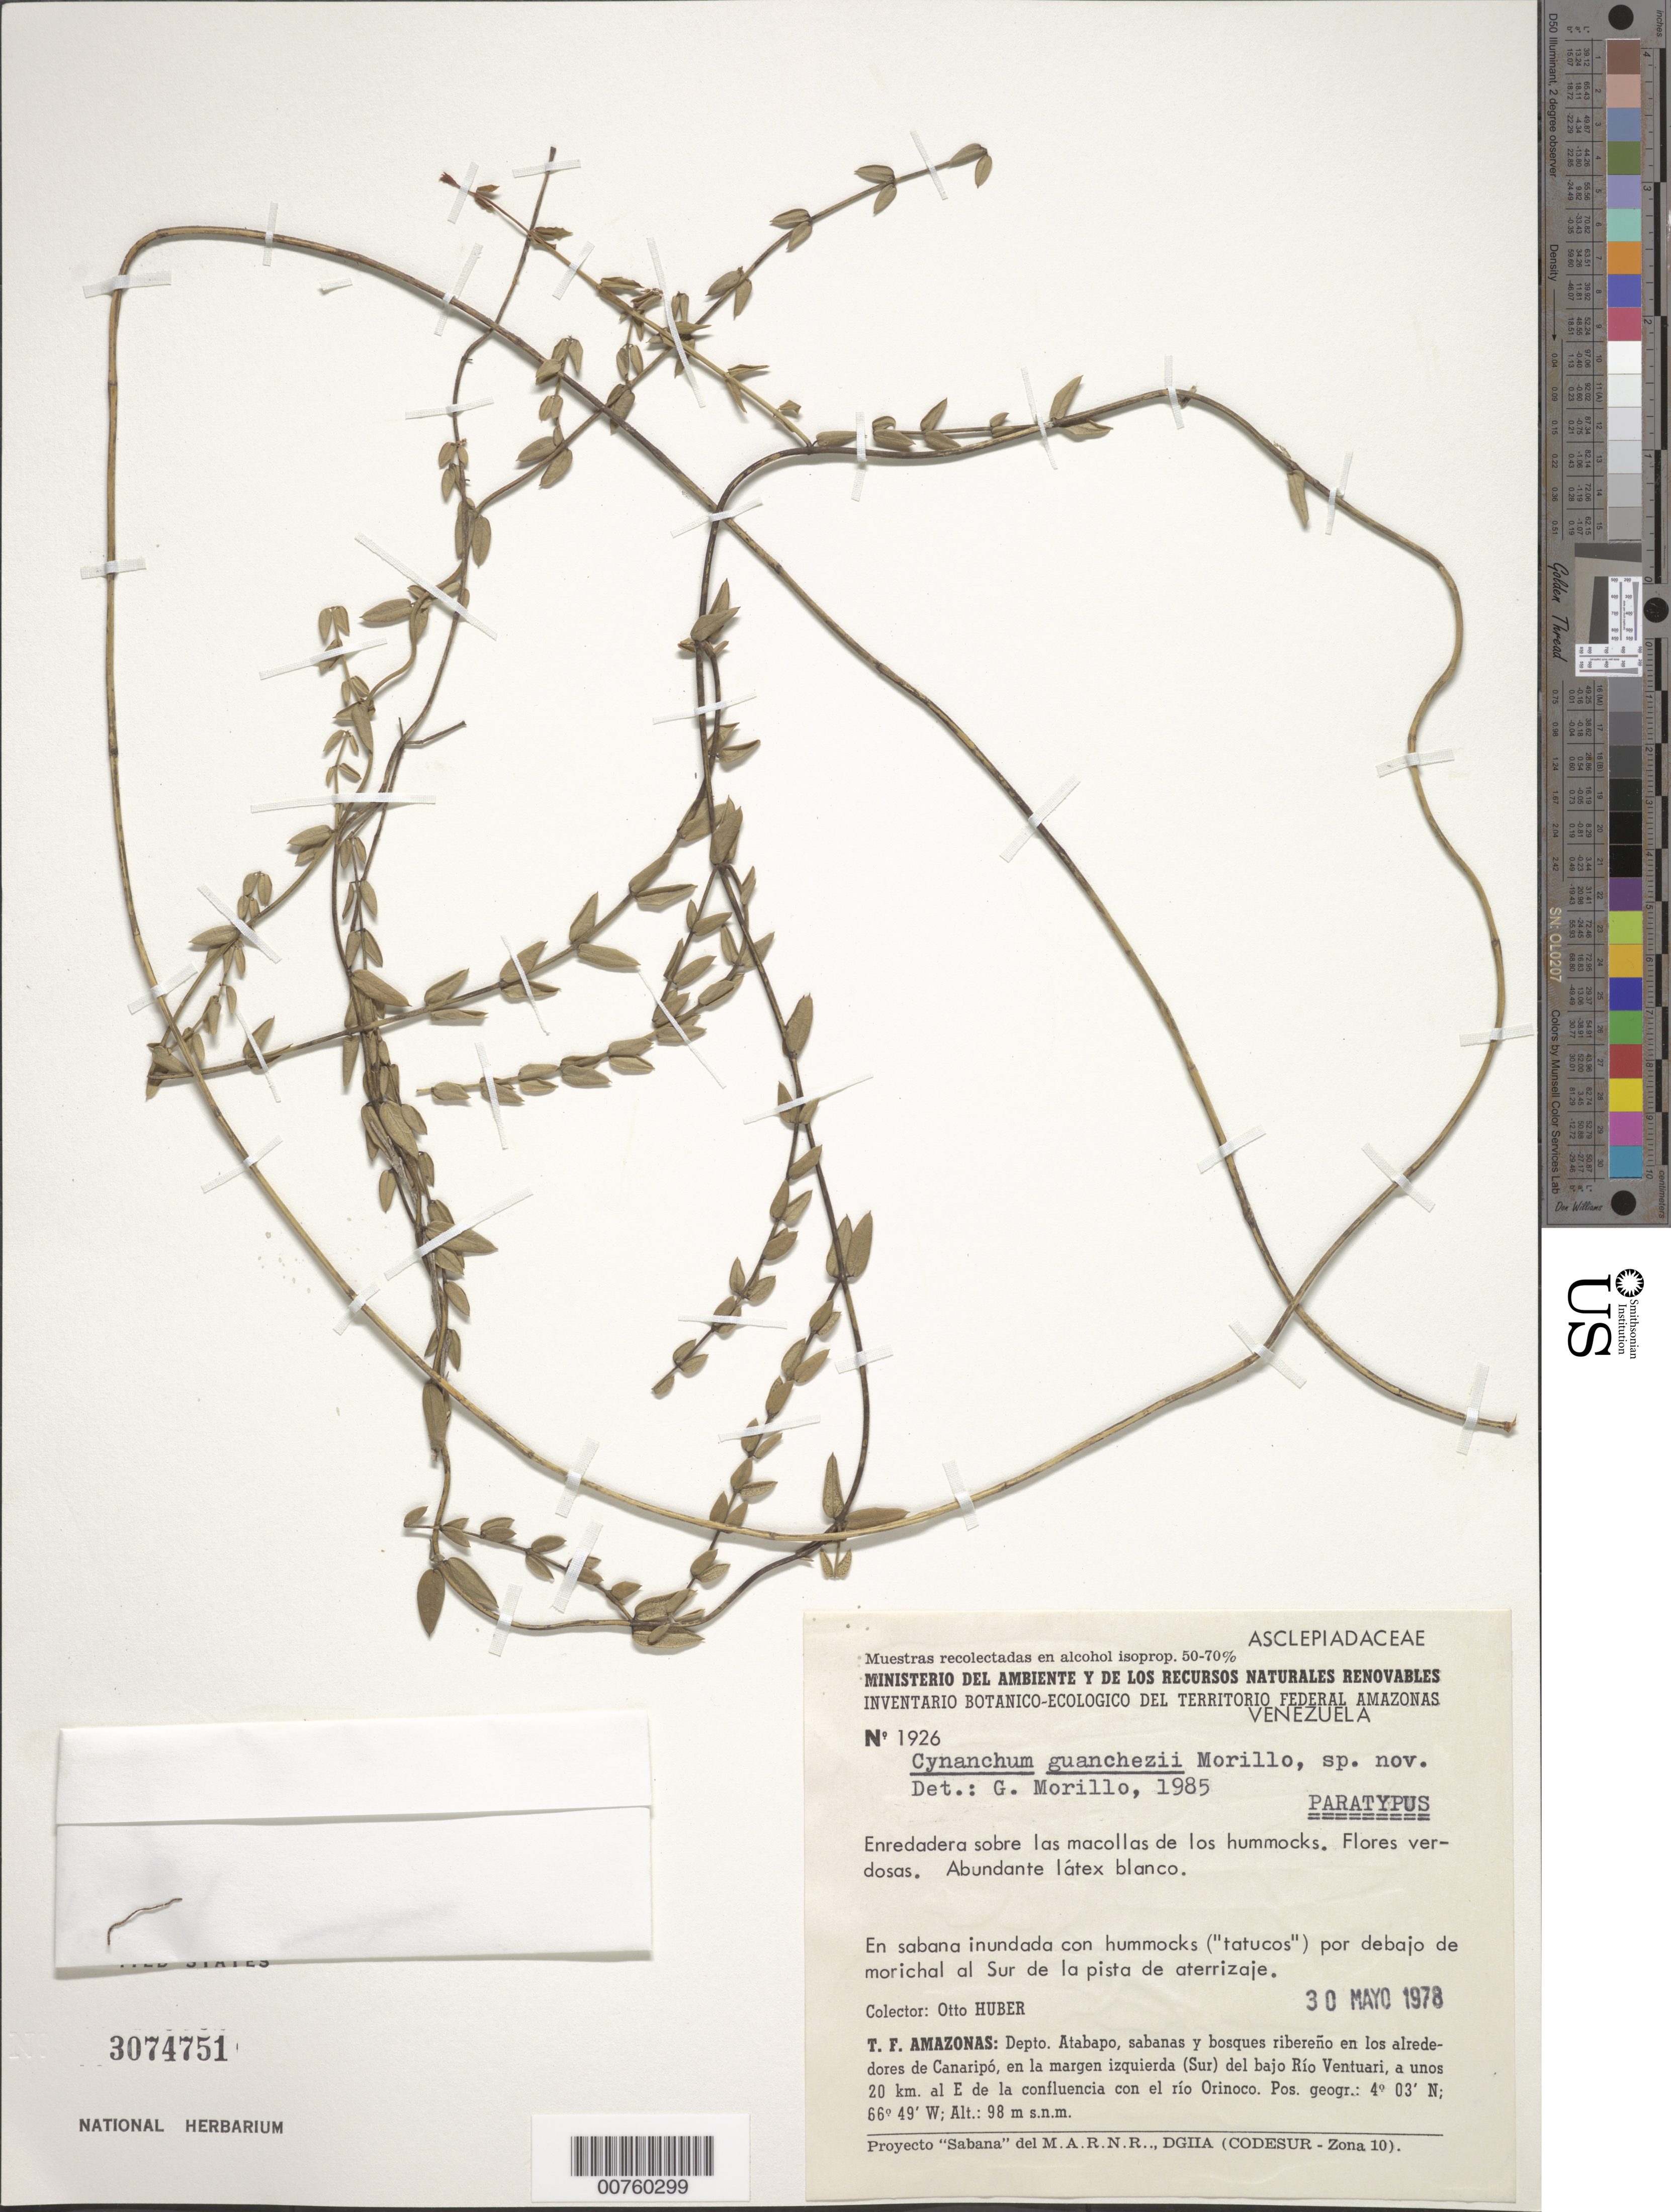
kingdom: Plantae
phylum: Tracheophyta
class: Magnoliopsida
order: Gentianales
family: Apocynaceae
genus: Tassadia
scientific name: Tassadia guanchezii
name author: (Morillo) Liede & Meve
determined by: Liede-Schumann, Sigrid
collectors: O. Huber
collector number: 1926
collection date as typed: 30-May-78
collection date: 1978-05-30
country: Venezuela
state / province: Amazonas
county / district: Atabapo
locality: Canaripó, S del Bajo Río Ventuari, 20 km E de la confluencia con el Río Orinoco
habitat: Sabana inundada con hummocks ("tatucos") por debajo de morichal al Sur de la pista de aterrizaje; sobre las macollas de los hummocks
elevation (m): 98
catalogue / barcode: US 3074751